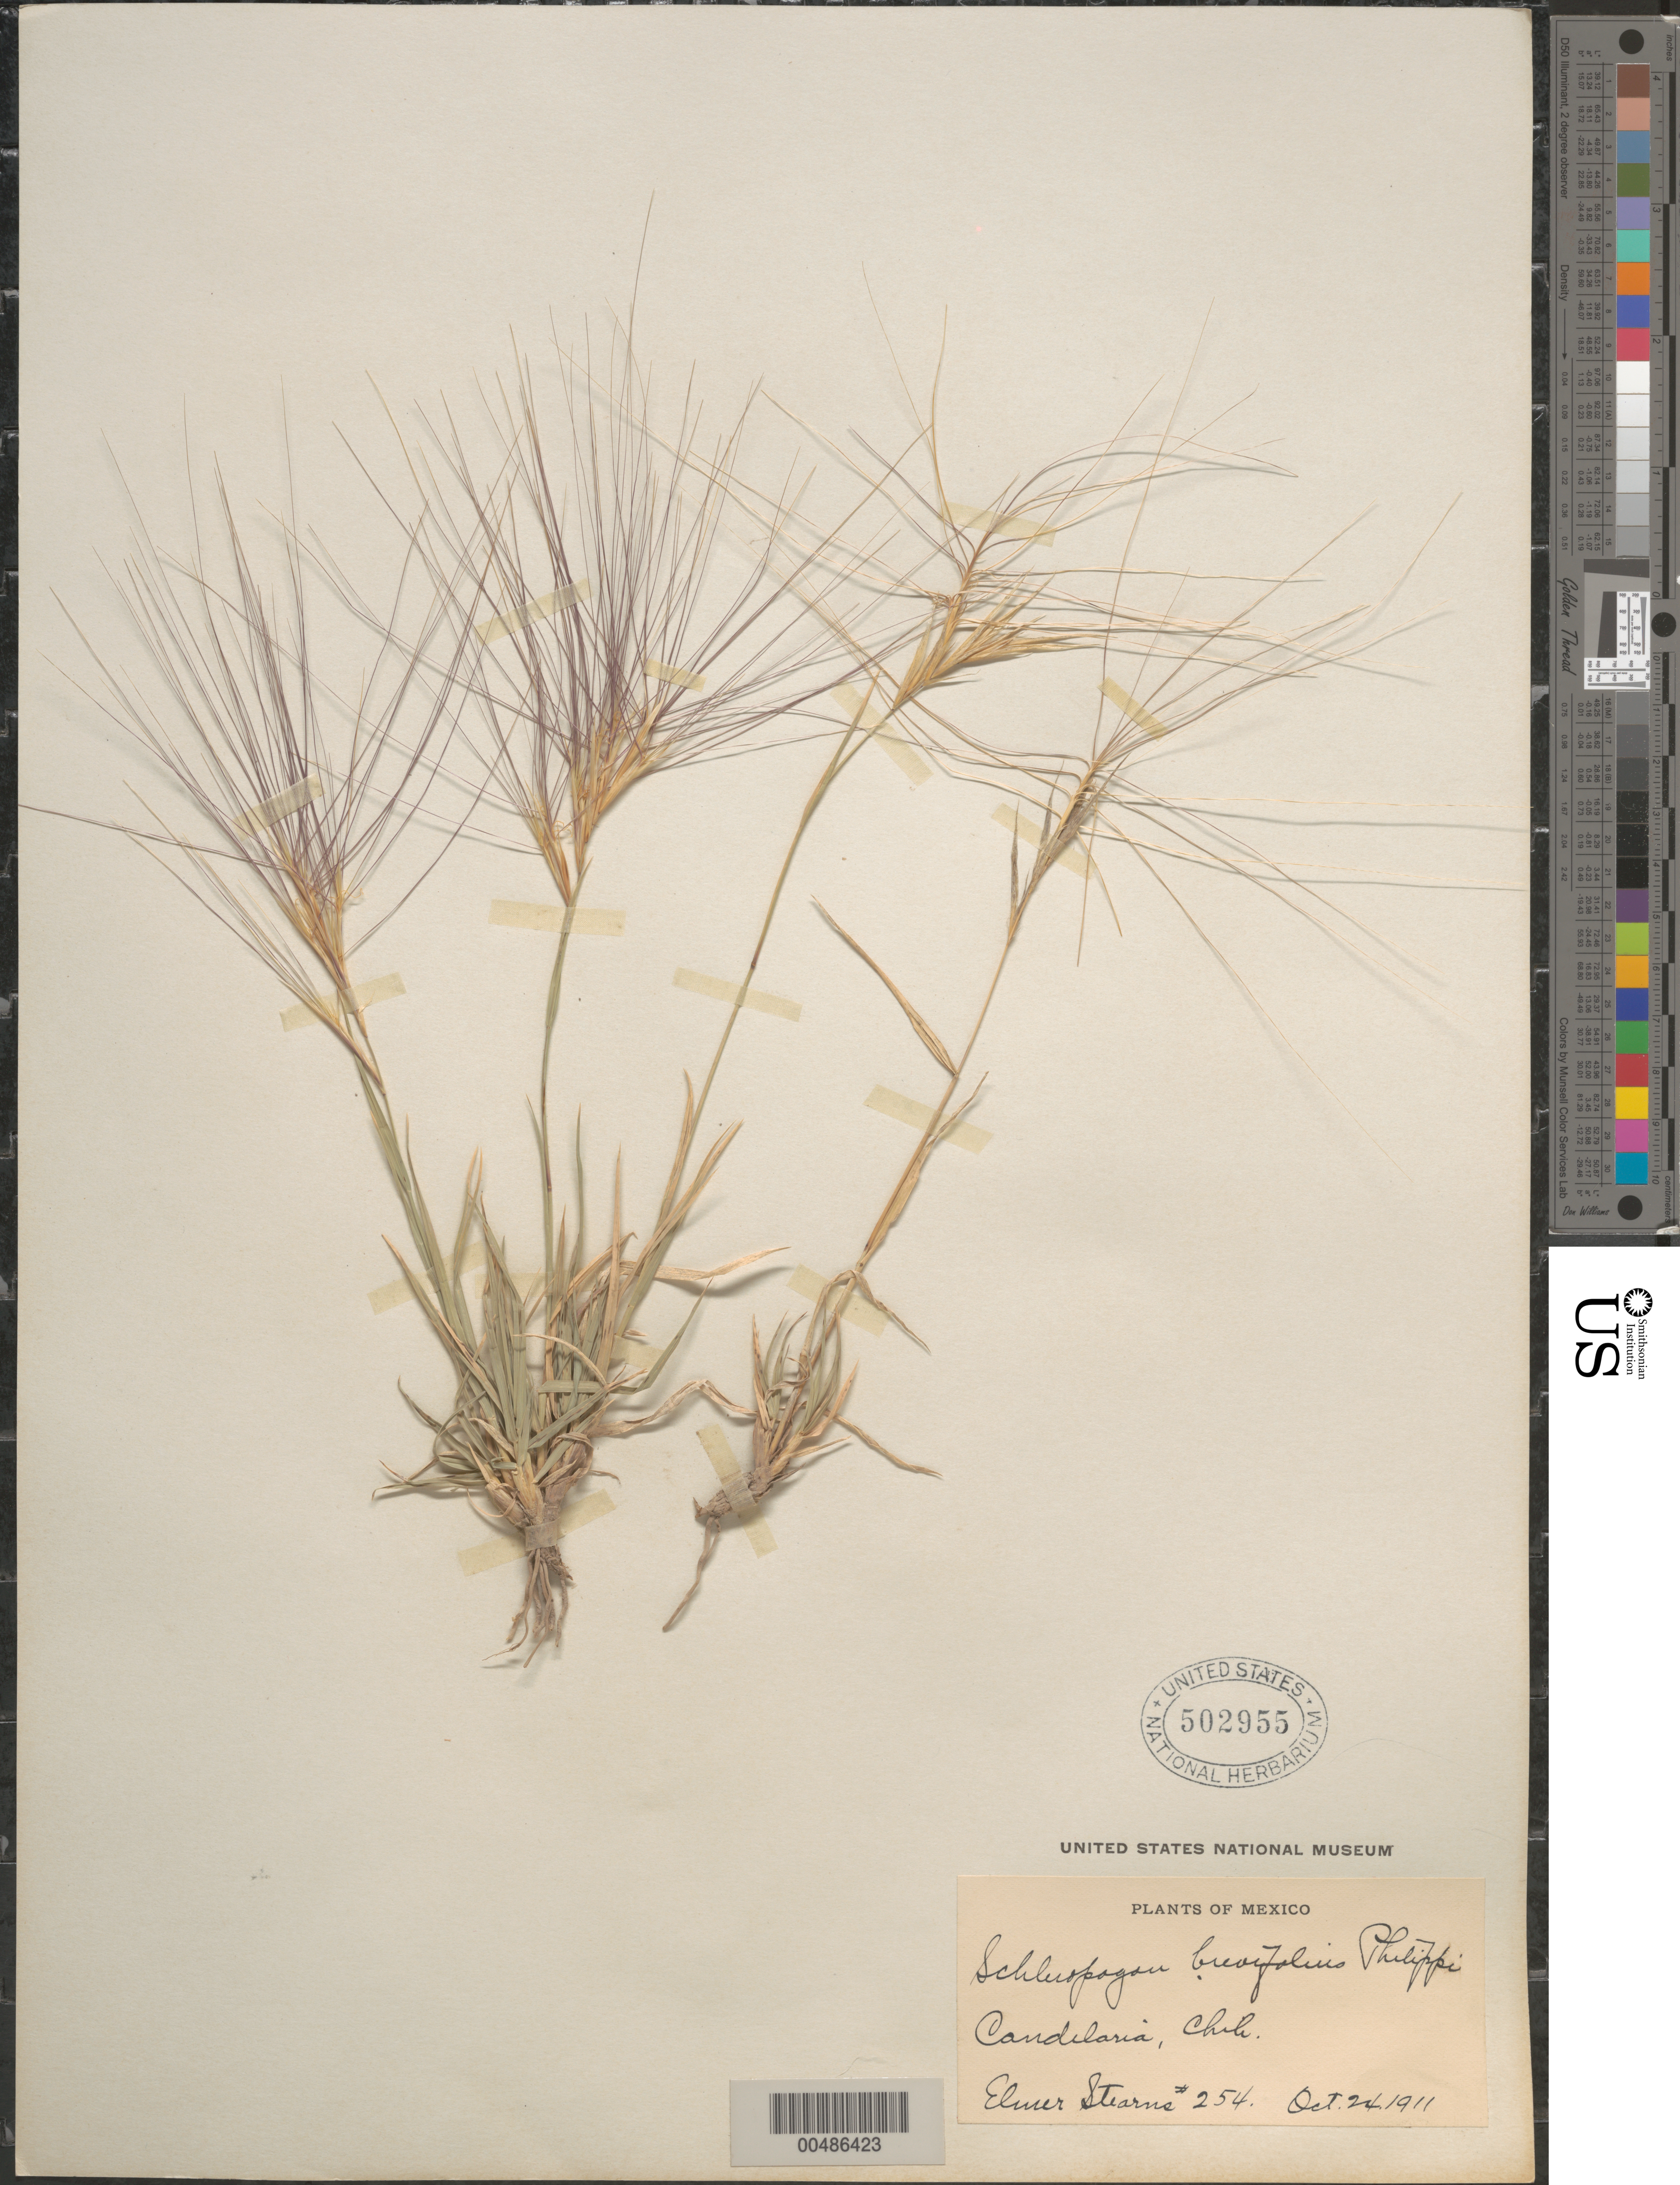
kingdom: Plantae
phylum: Tracheophyta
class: Liliopsida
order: Poales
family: Poaceae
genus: Scleropogon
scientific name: Scleropogon brevifolius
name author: Phil.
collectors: E. Stearns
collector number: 254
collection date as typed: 24 Oct 1911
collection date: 1911-10-24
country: Mexico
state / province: Chihuahua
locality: Candelaria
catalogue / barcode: US 502955